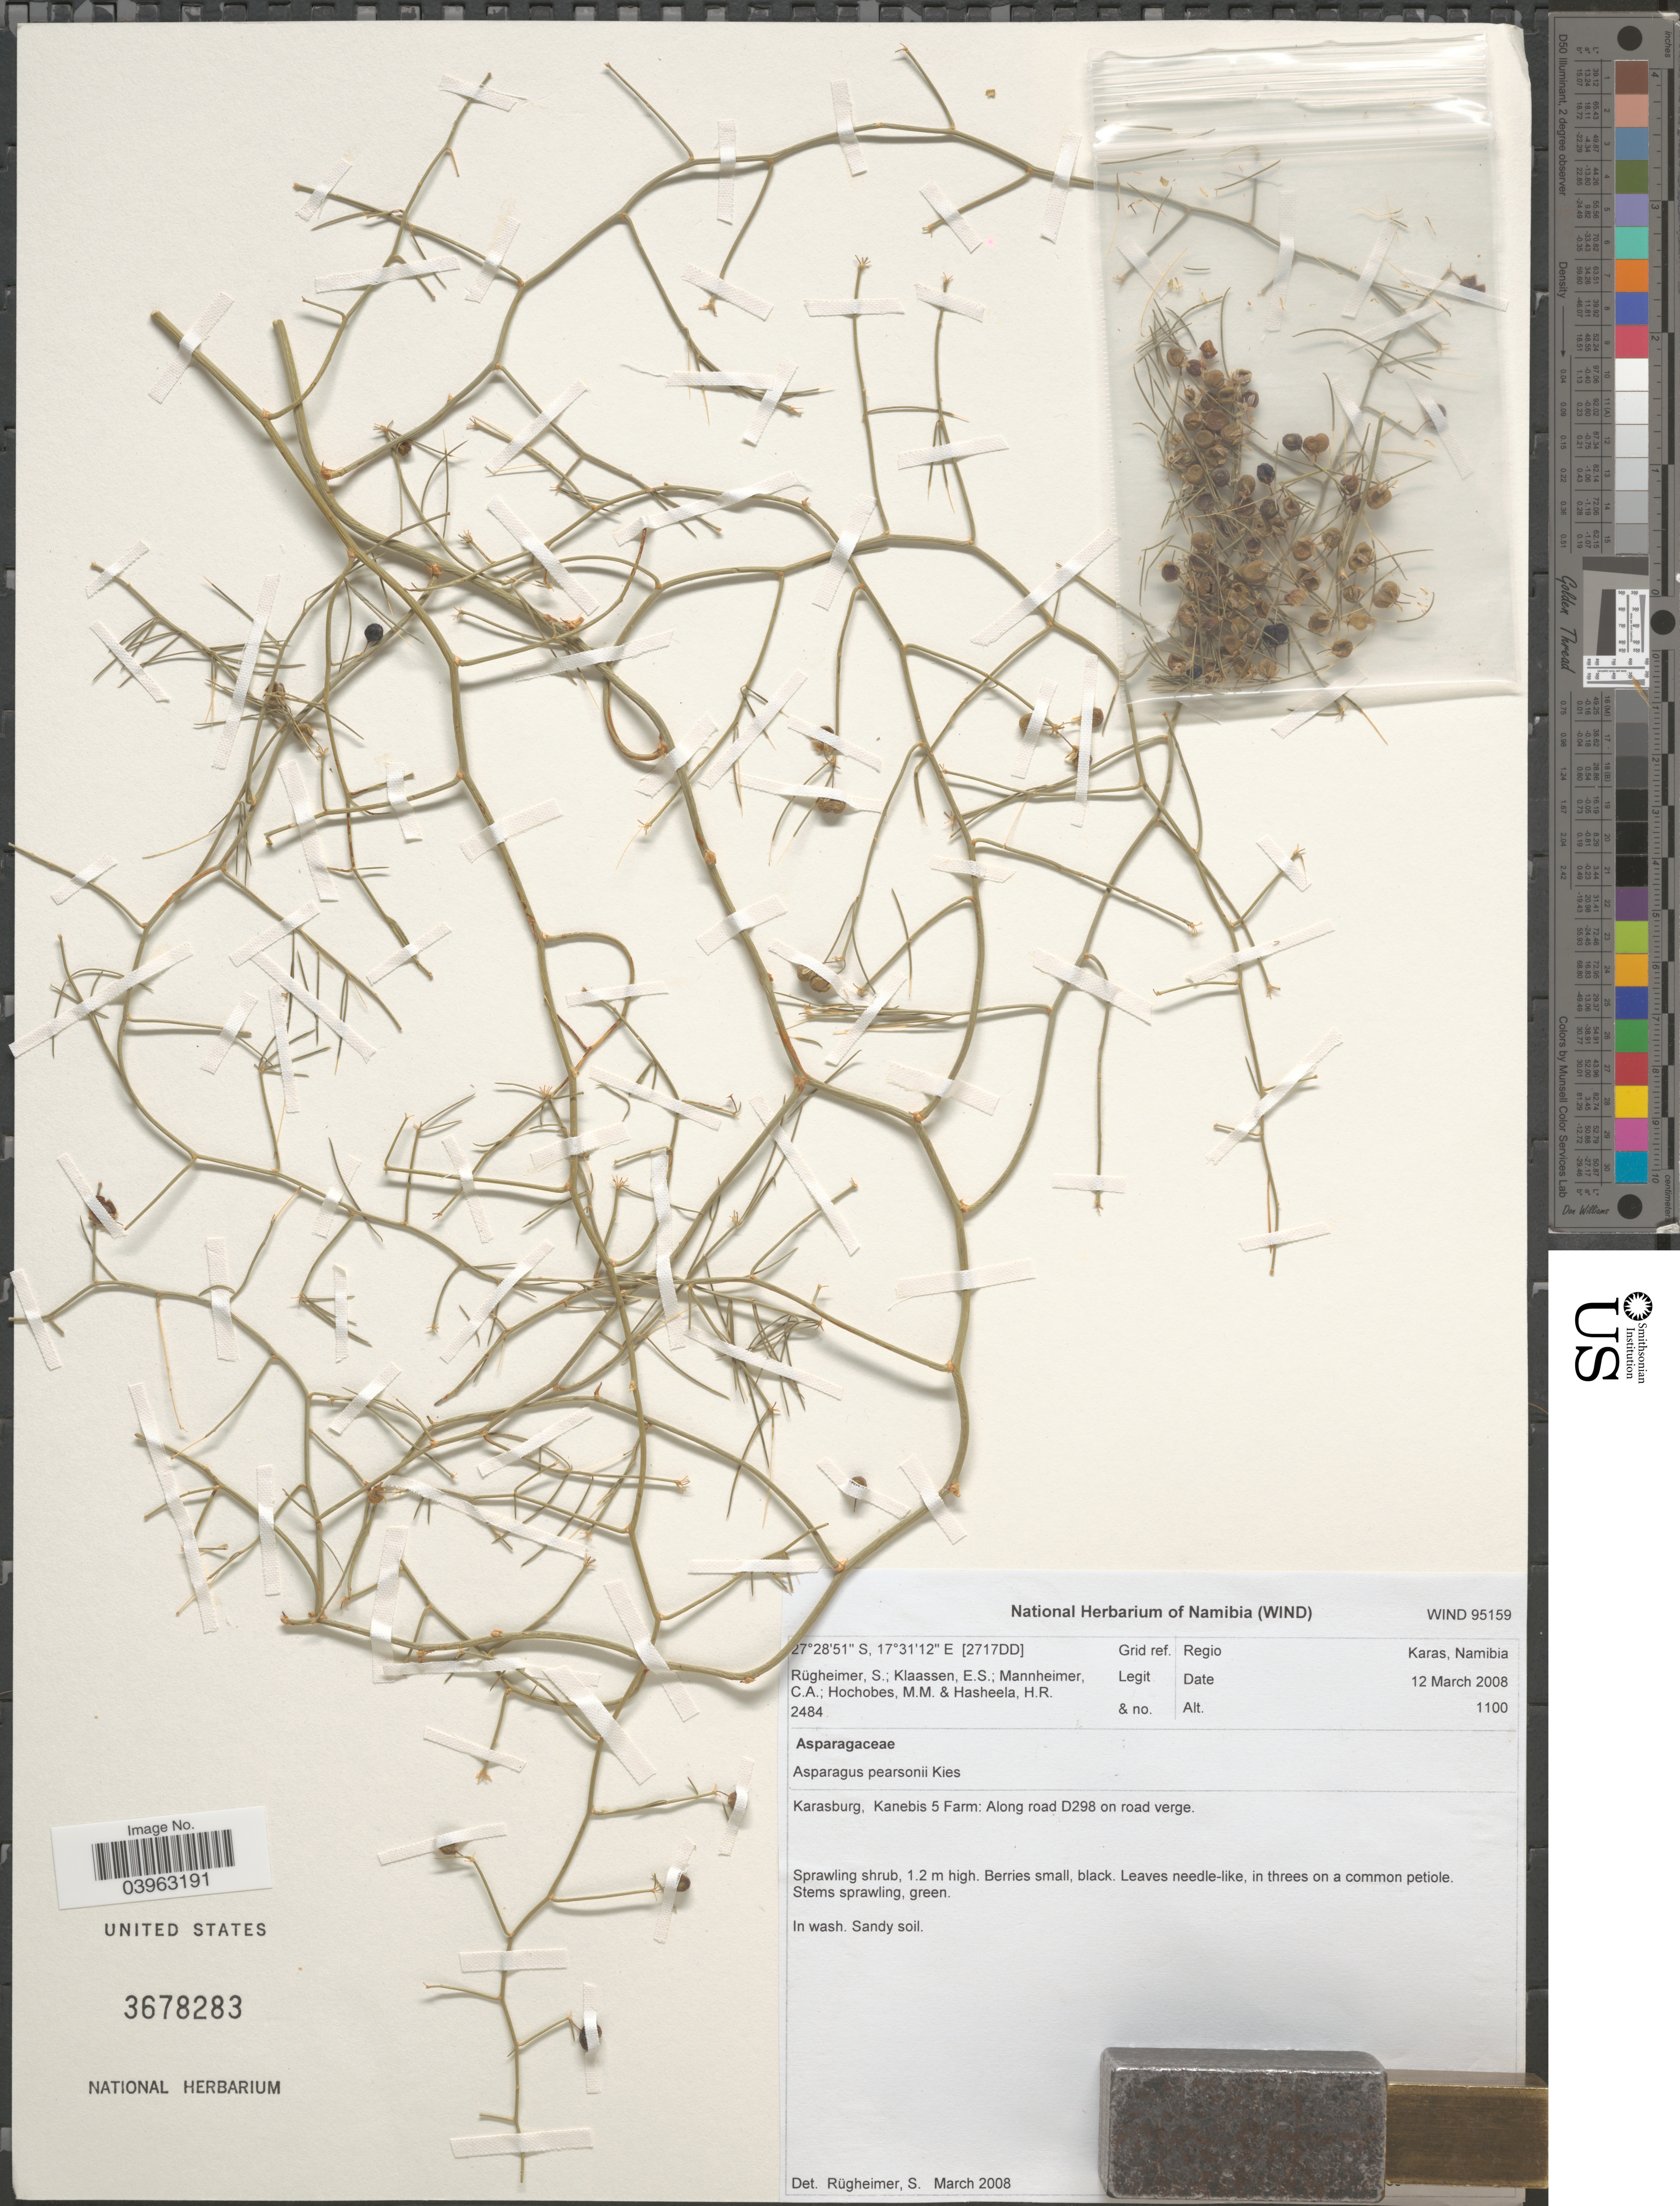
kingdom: Plantae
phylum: Tracheophyta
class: Liliopsida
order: Asparagales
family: Asparagaceae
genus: Asparagus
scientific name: Asparagus pearsonii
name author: Kies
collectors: S. Rugheimer, E. S. Klaassen, C. A. Mannheimer, M. Hochobes & H. Hasheela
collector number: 2484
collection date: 2008-03-12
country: Namibia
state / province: Karas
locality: Grid ref. [2717DD]. Regio Karas. Karasburg, Kanebis 5 Farm: Along road D298 on road verge.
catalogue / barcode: US 3678283